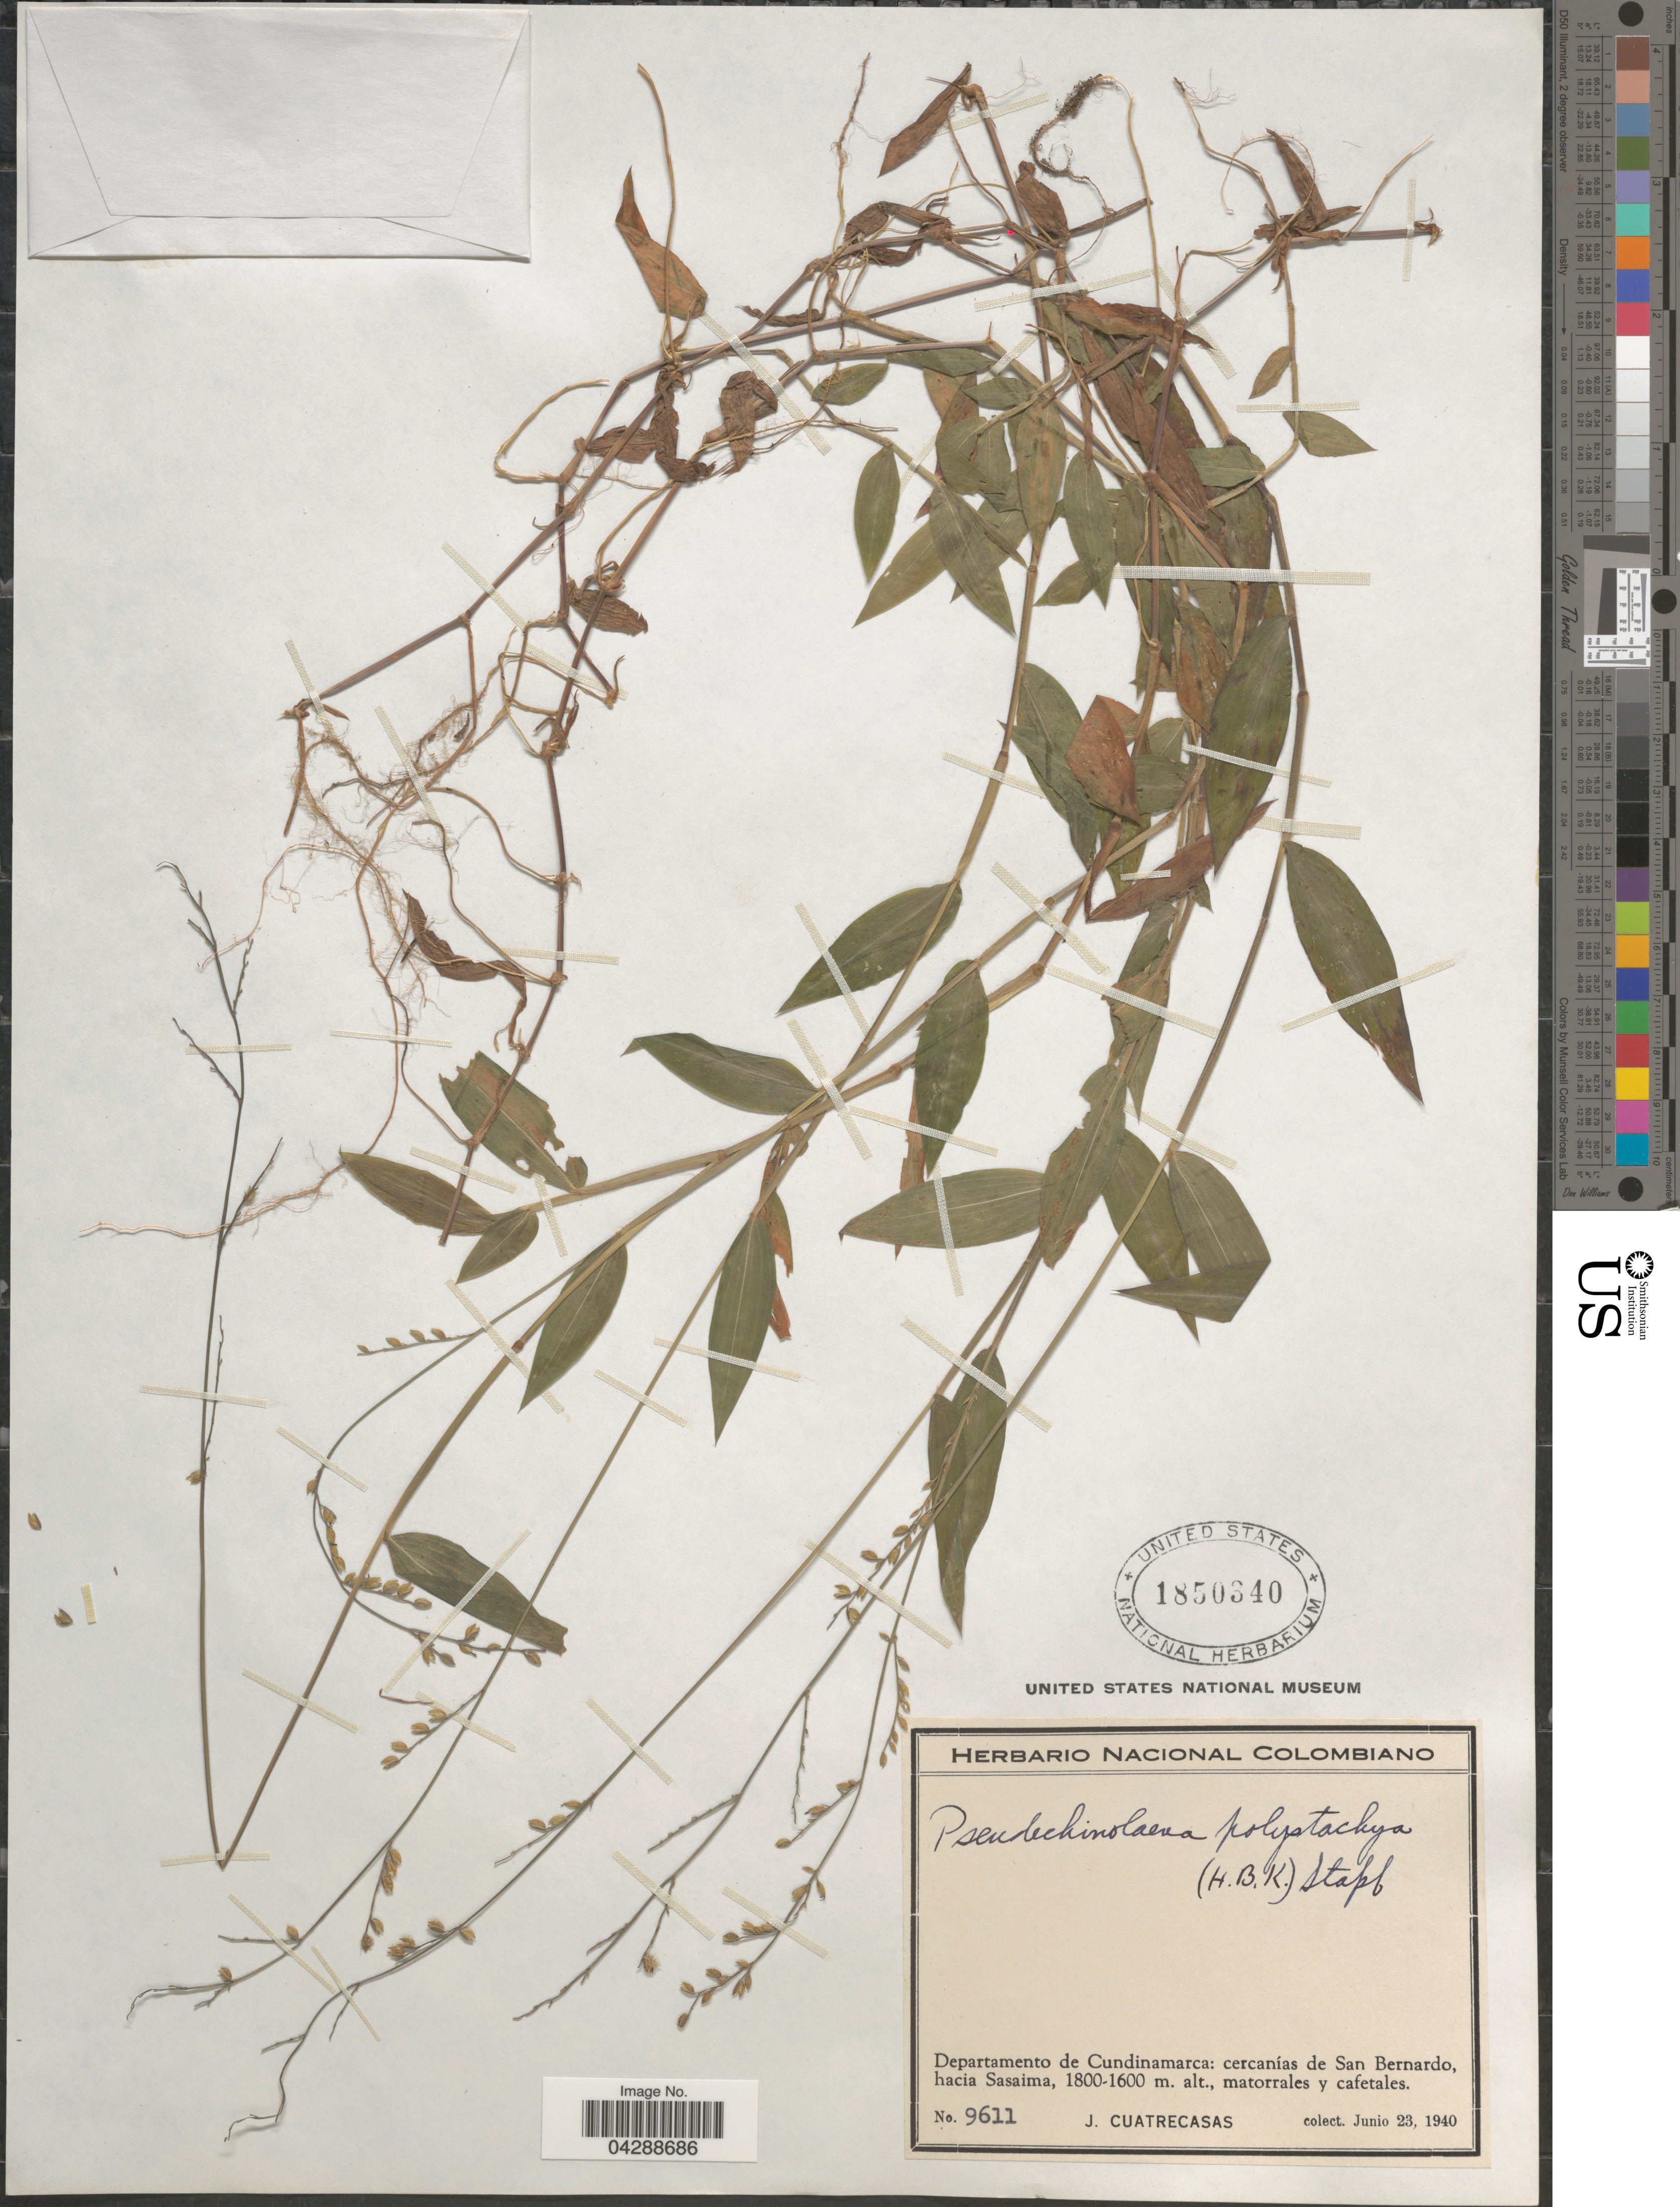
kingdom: Plantae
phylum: Tracheophyta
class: Liliopsida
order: Poales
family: Poaceae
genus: Pseudechinolaena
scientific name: Pseudechinolaena polystachya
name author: (Kunth) Stapf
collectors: J. Cuatrecasas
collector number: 9611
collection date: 1940-06-23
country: Colombia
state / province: Cundinamarca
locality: Departamento de Cundinamarca: cercanías de San Bernardo, hacia Sasaima.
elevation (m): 1600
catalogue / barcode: US 1850340